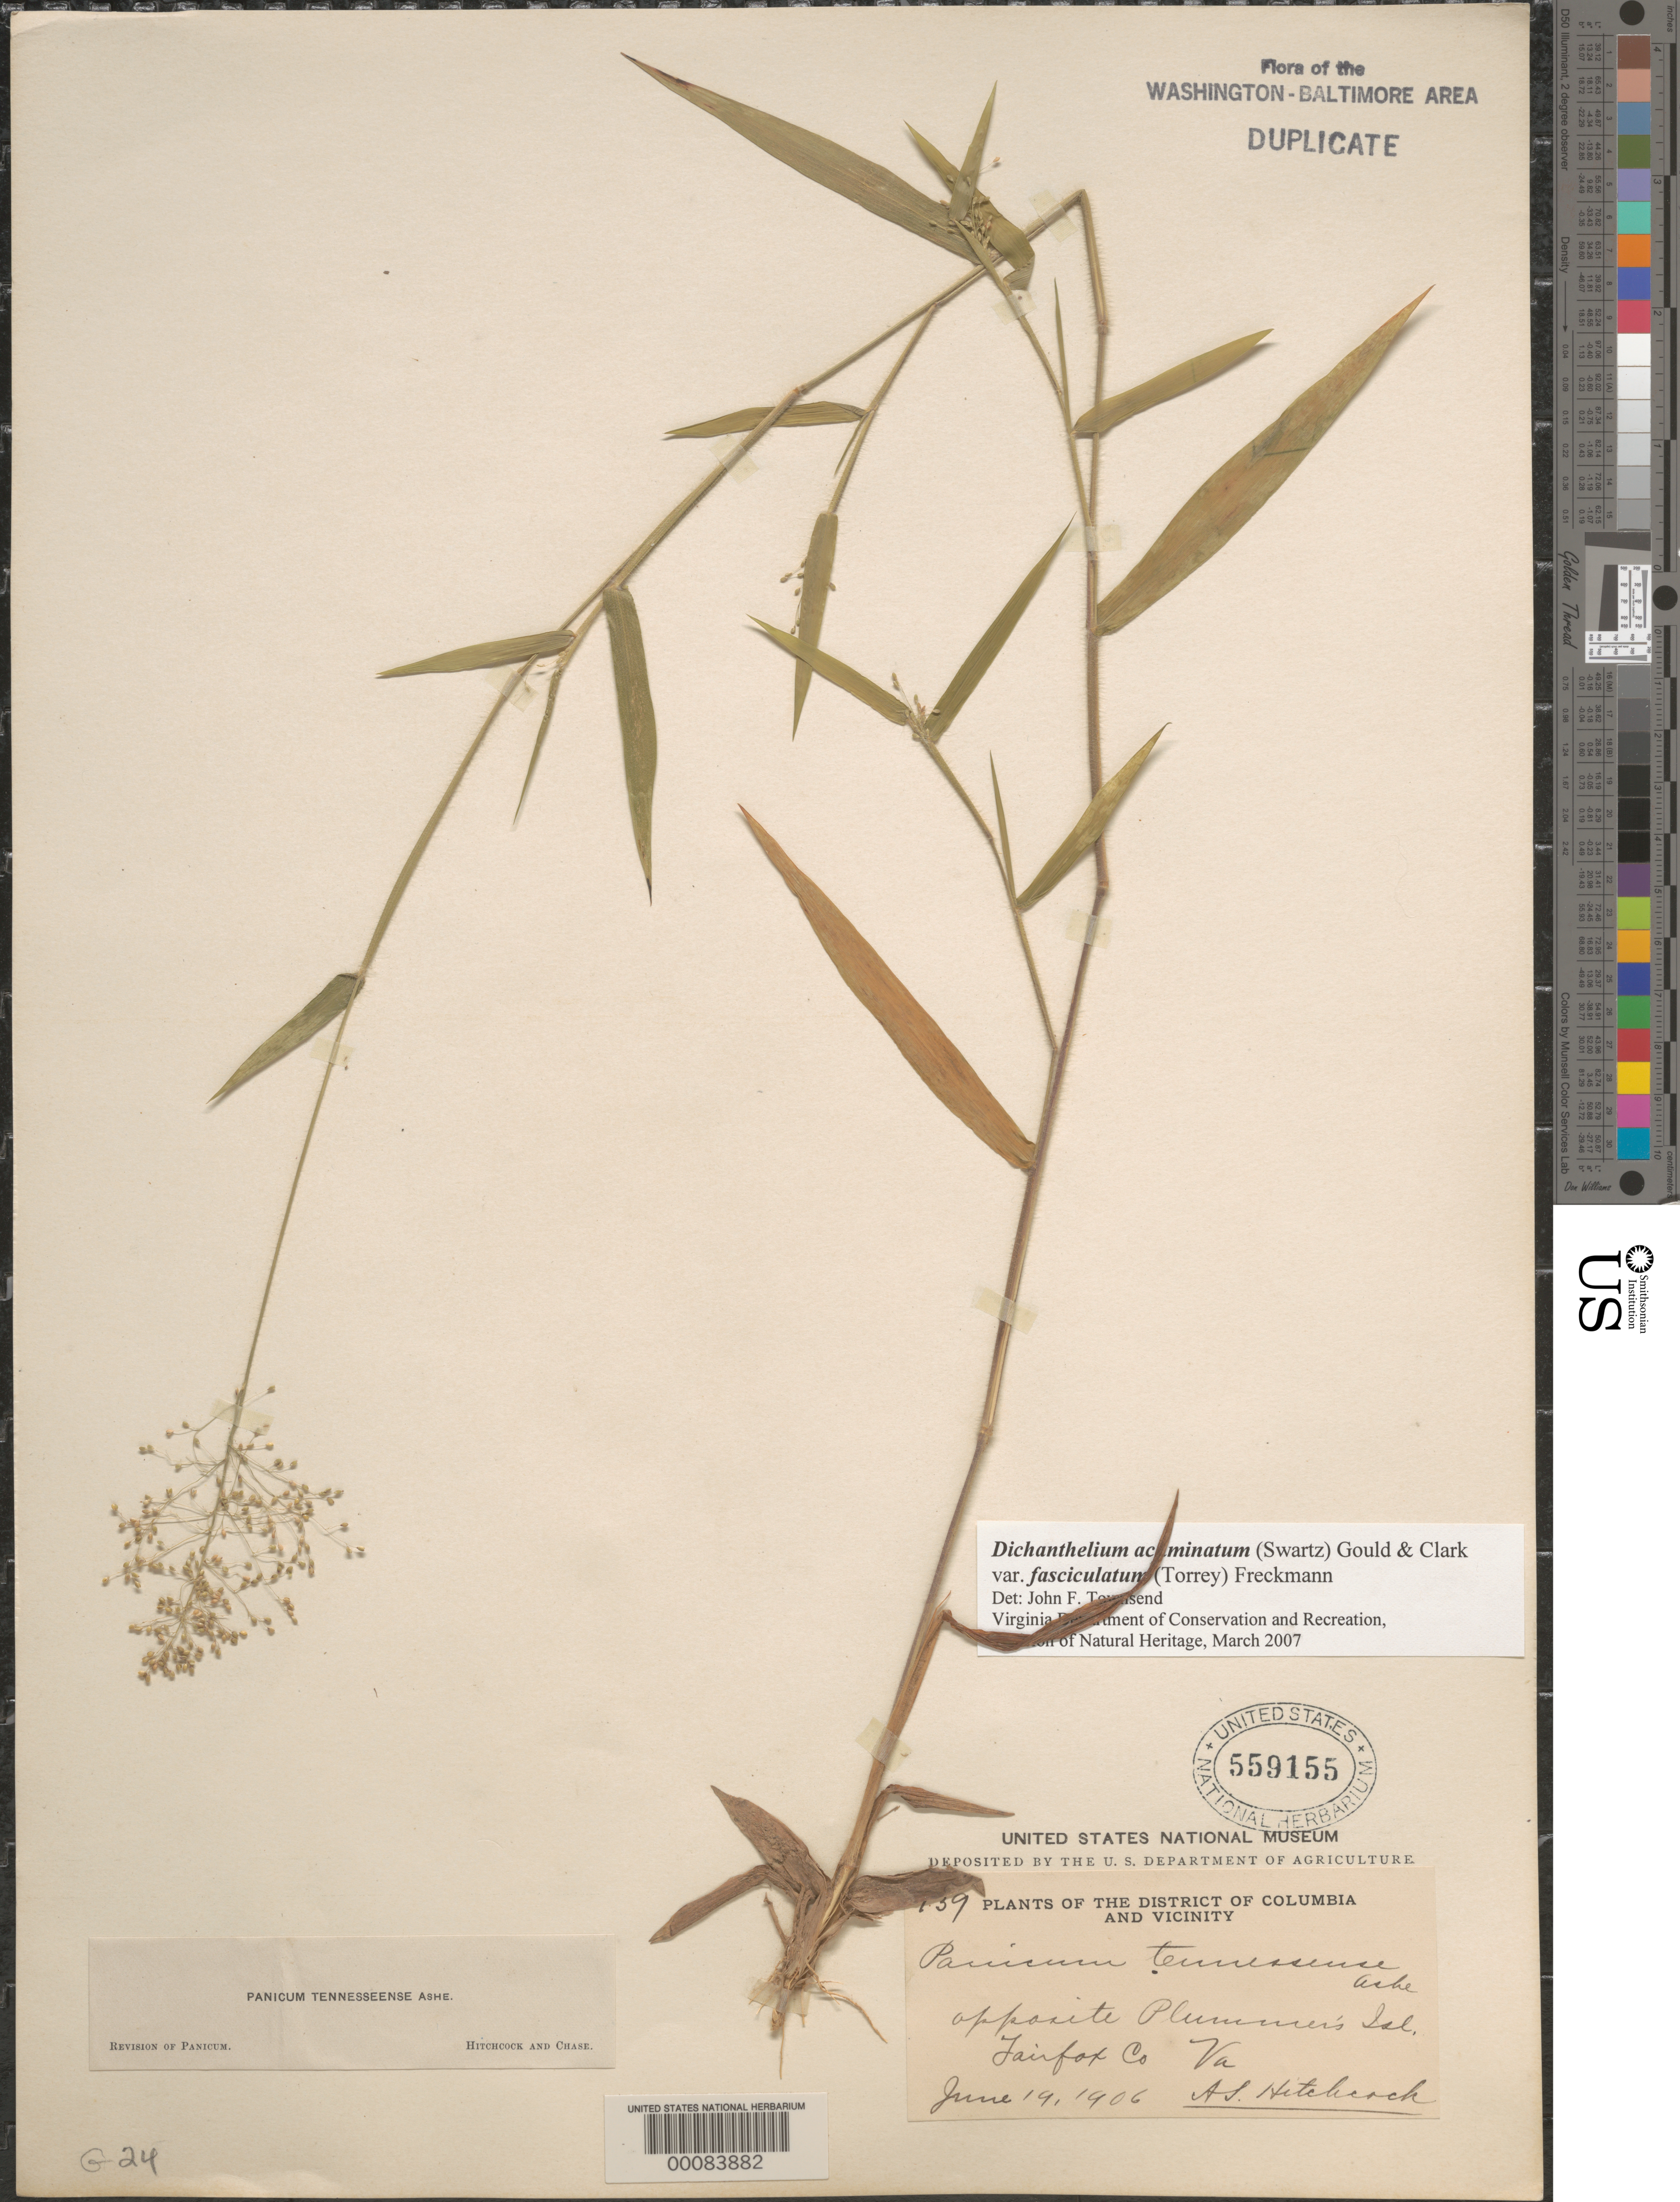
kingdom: Plantae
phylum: Tracheophyta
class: Liliopsida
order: Poales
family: Poaceae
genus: Dichanthelium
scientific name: Dichanthelium acuminatum var. fasciculatum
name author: (Torr.) Freckmann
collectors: A. S. Hitchcock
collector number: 139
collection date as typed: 19 Jun 1906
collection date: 1906-06-19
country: United States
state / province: Virginia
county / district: Fairfax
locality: Opposite Plummer's Island C. & O. Canal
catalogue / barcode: US 559155